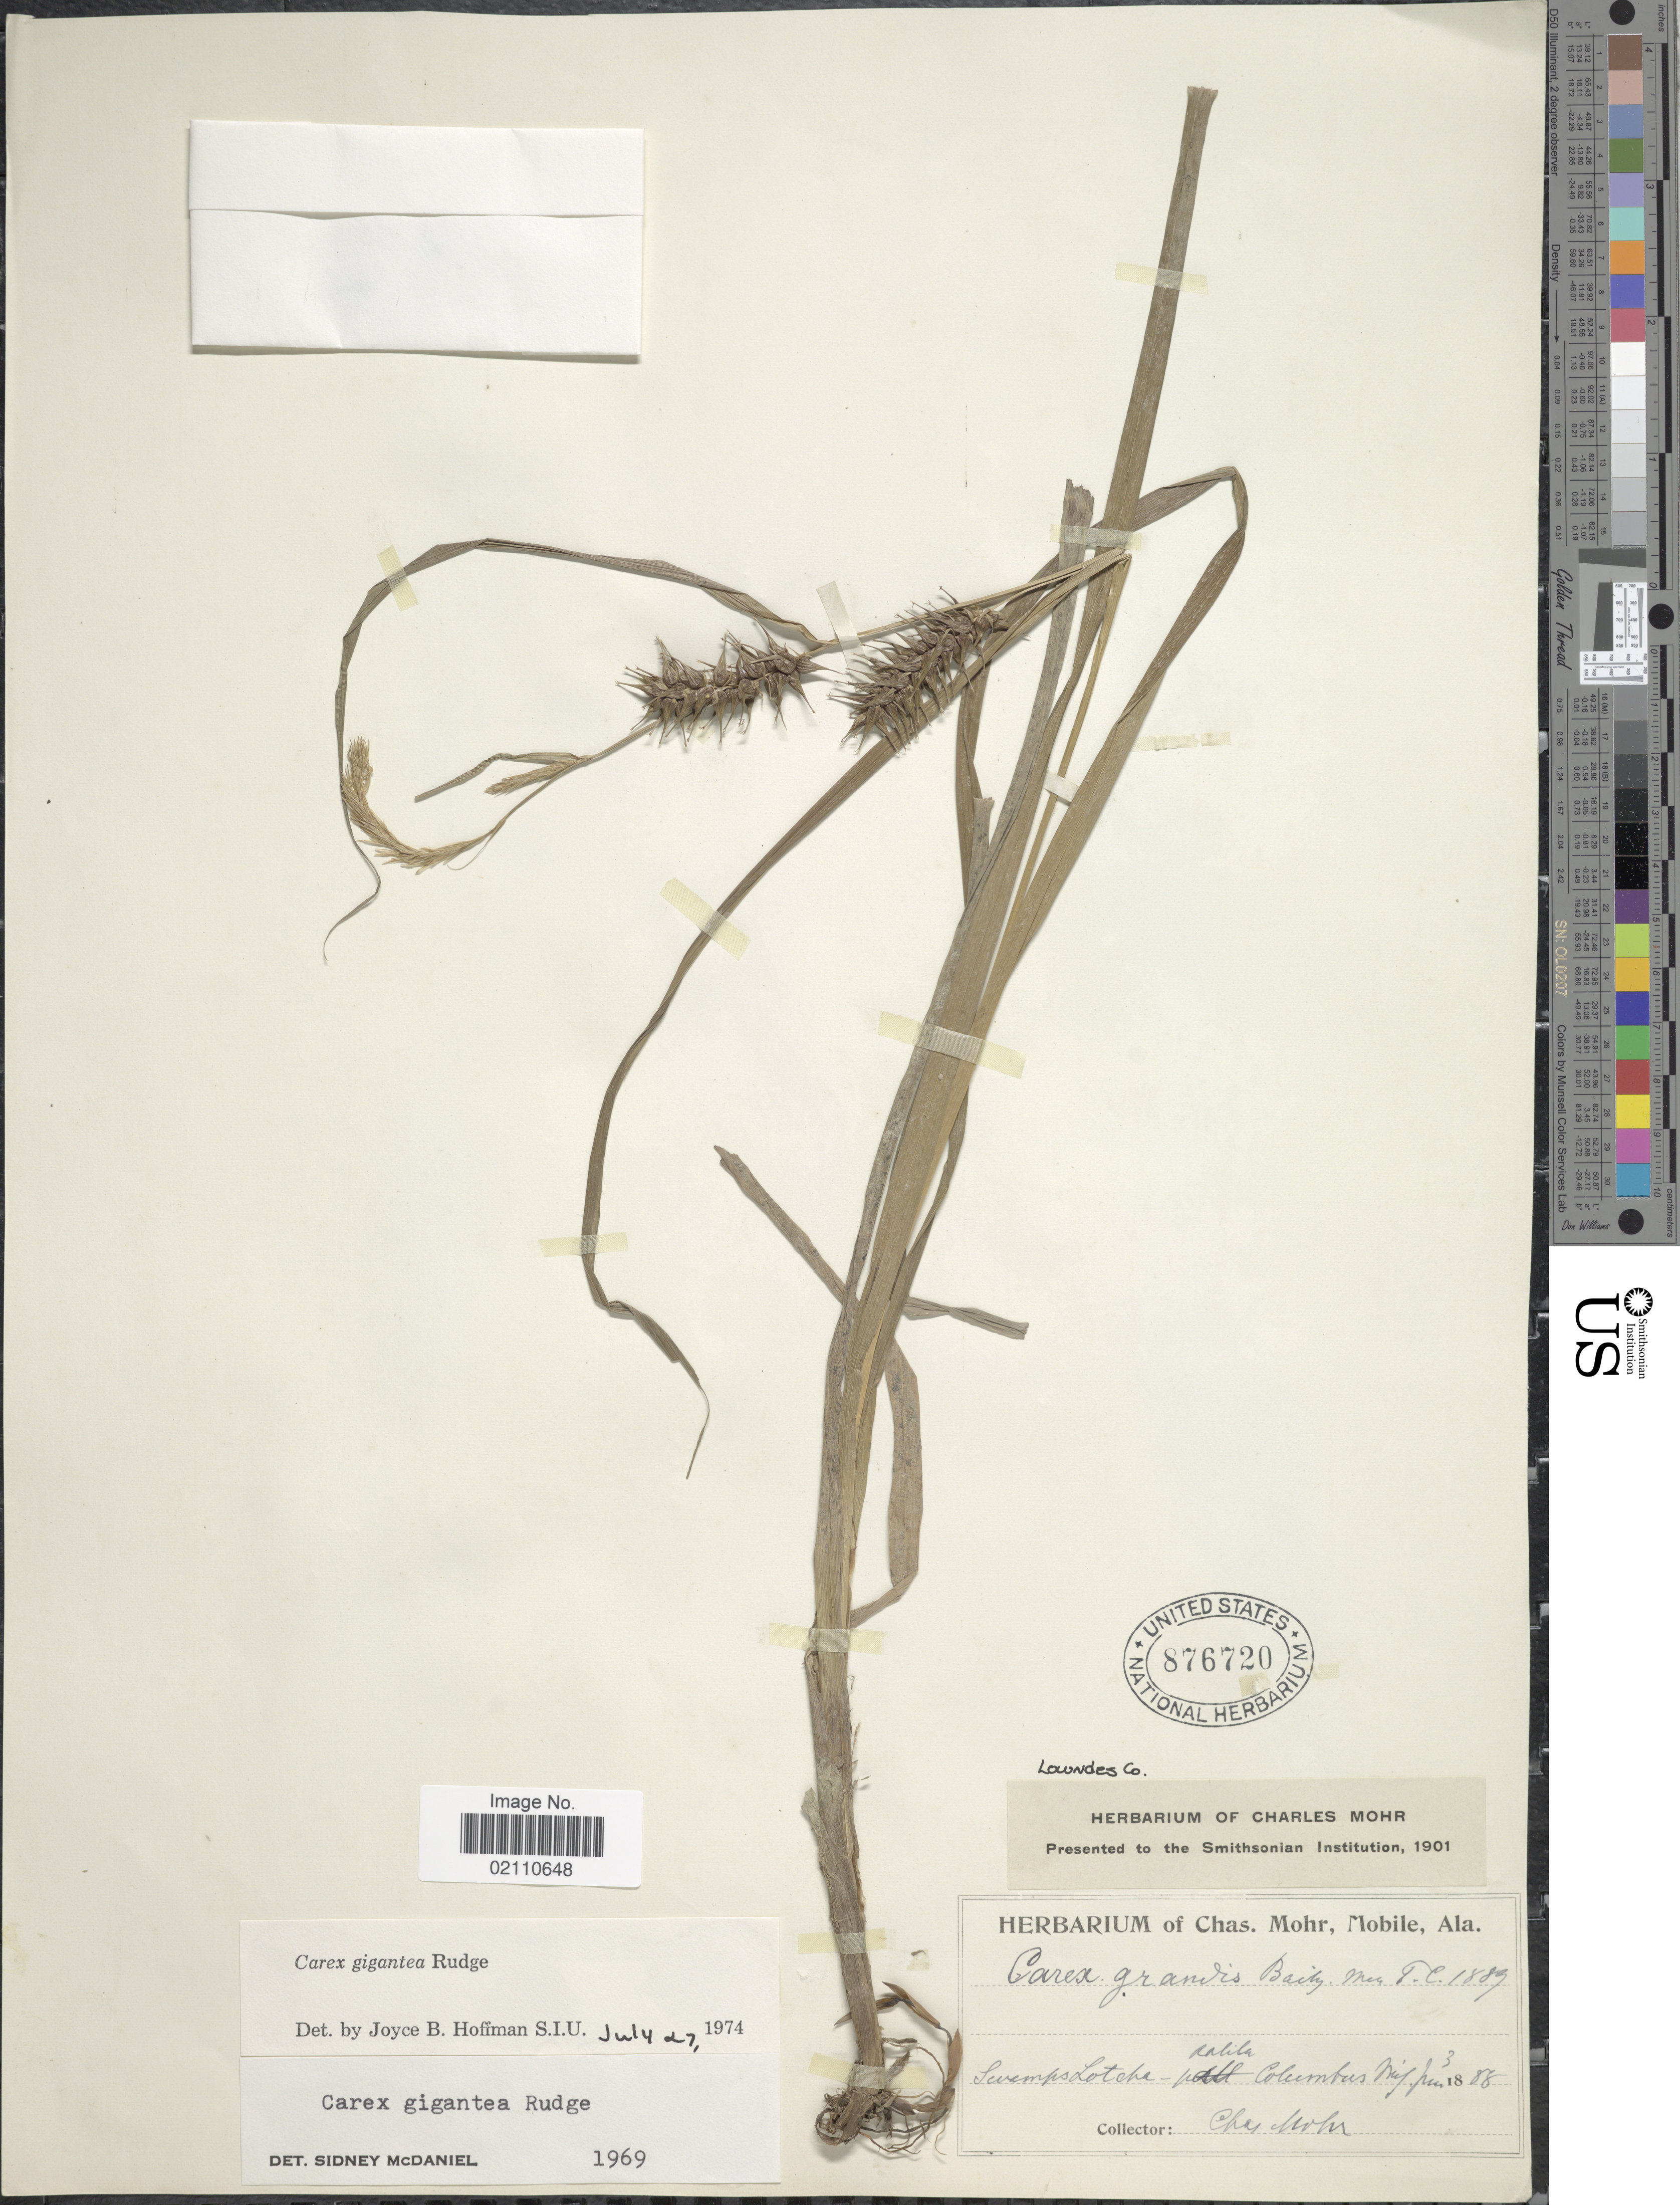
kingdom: Plantae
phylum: Tracheophyta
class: Liliopsida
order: Poales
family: Cyperaceae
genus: Carex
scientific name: Carex gigantea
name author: Rudge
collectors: Mohr, C. T. (herbarium)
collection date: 1888-06-03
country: United States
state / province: Mississippi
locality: Swamps Lotcha-palila Columbus, Lowndes Co.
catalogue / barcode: US 876720